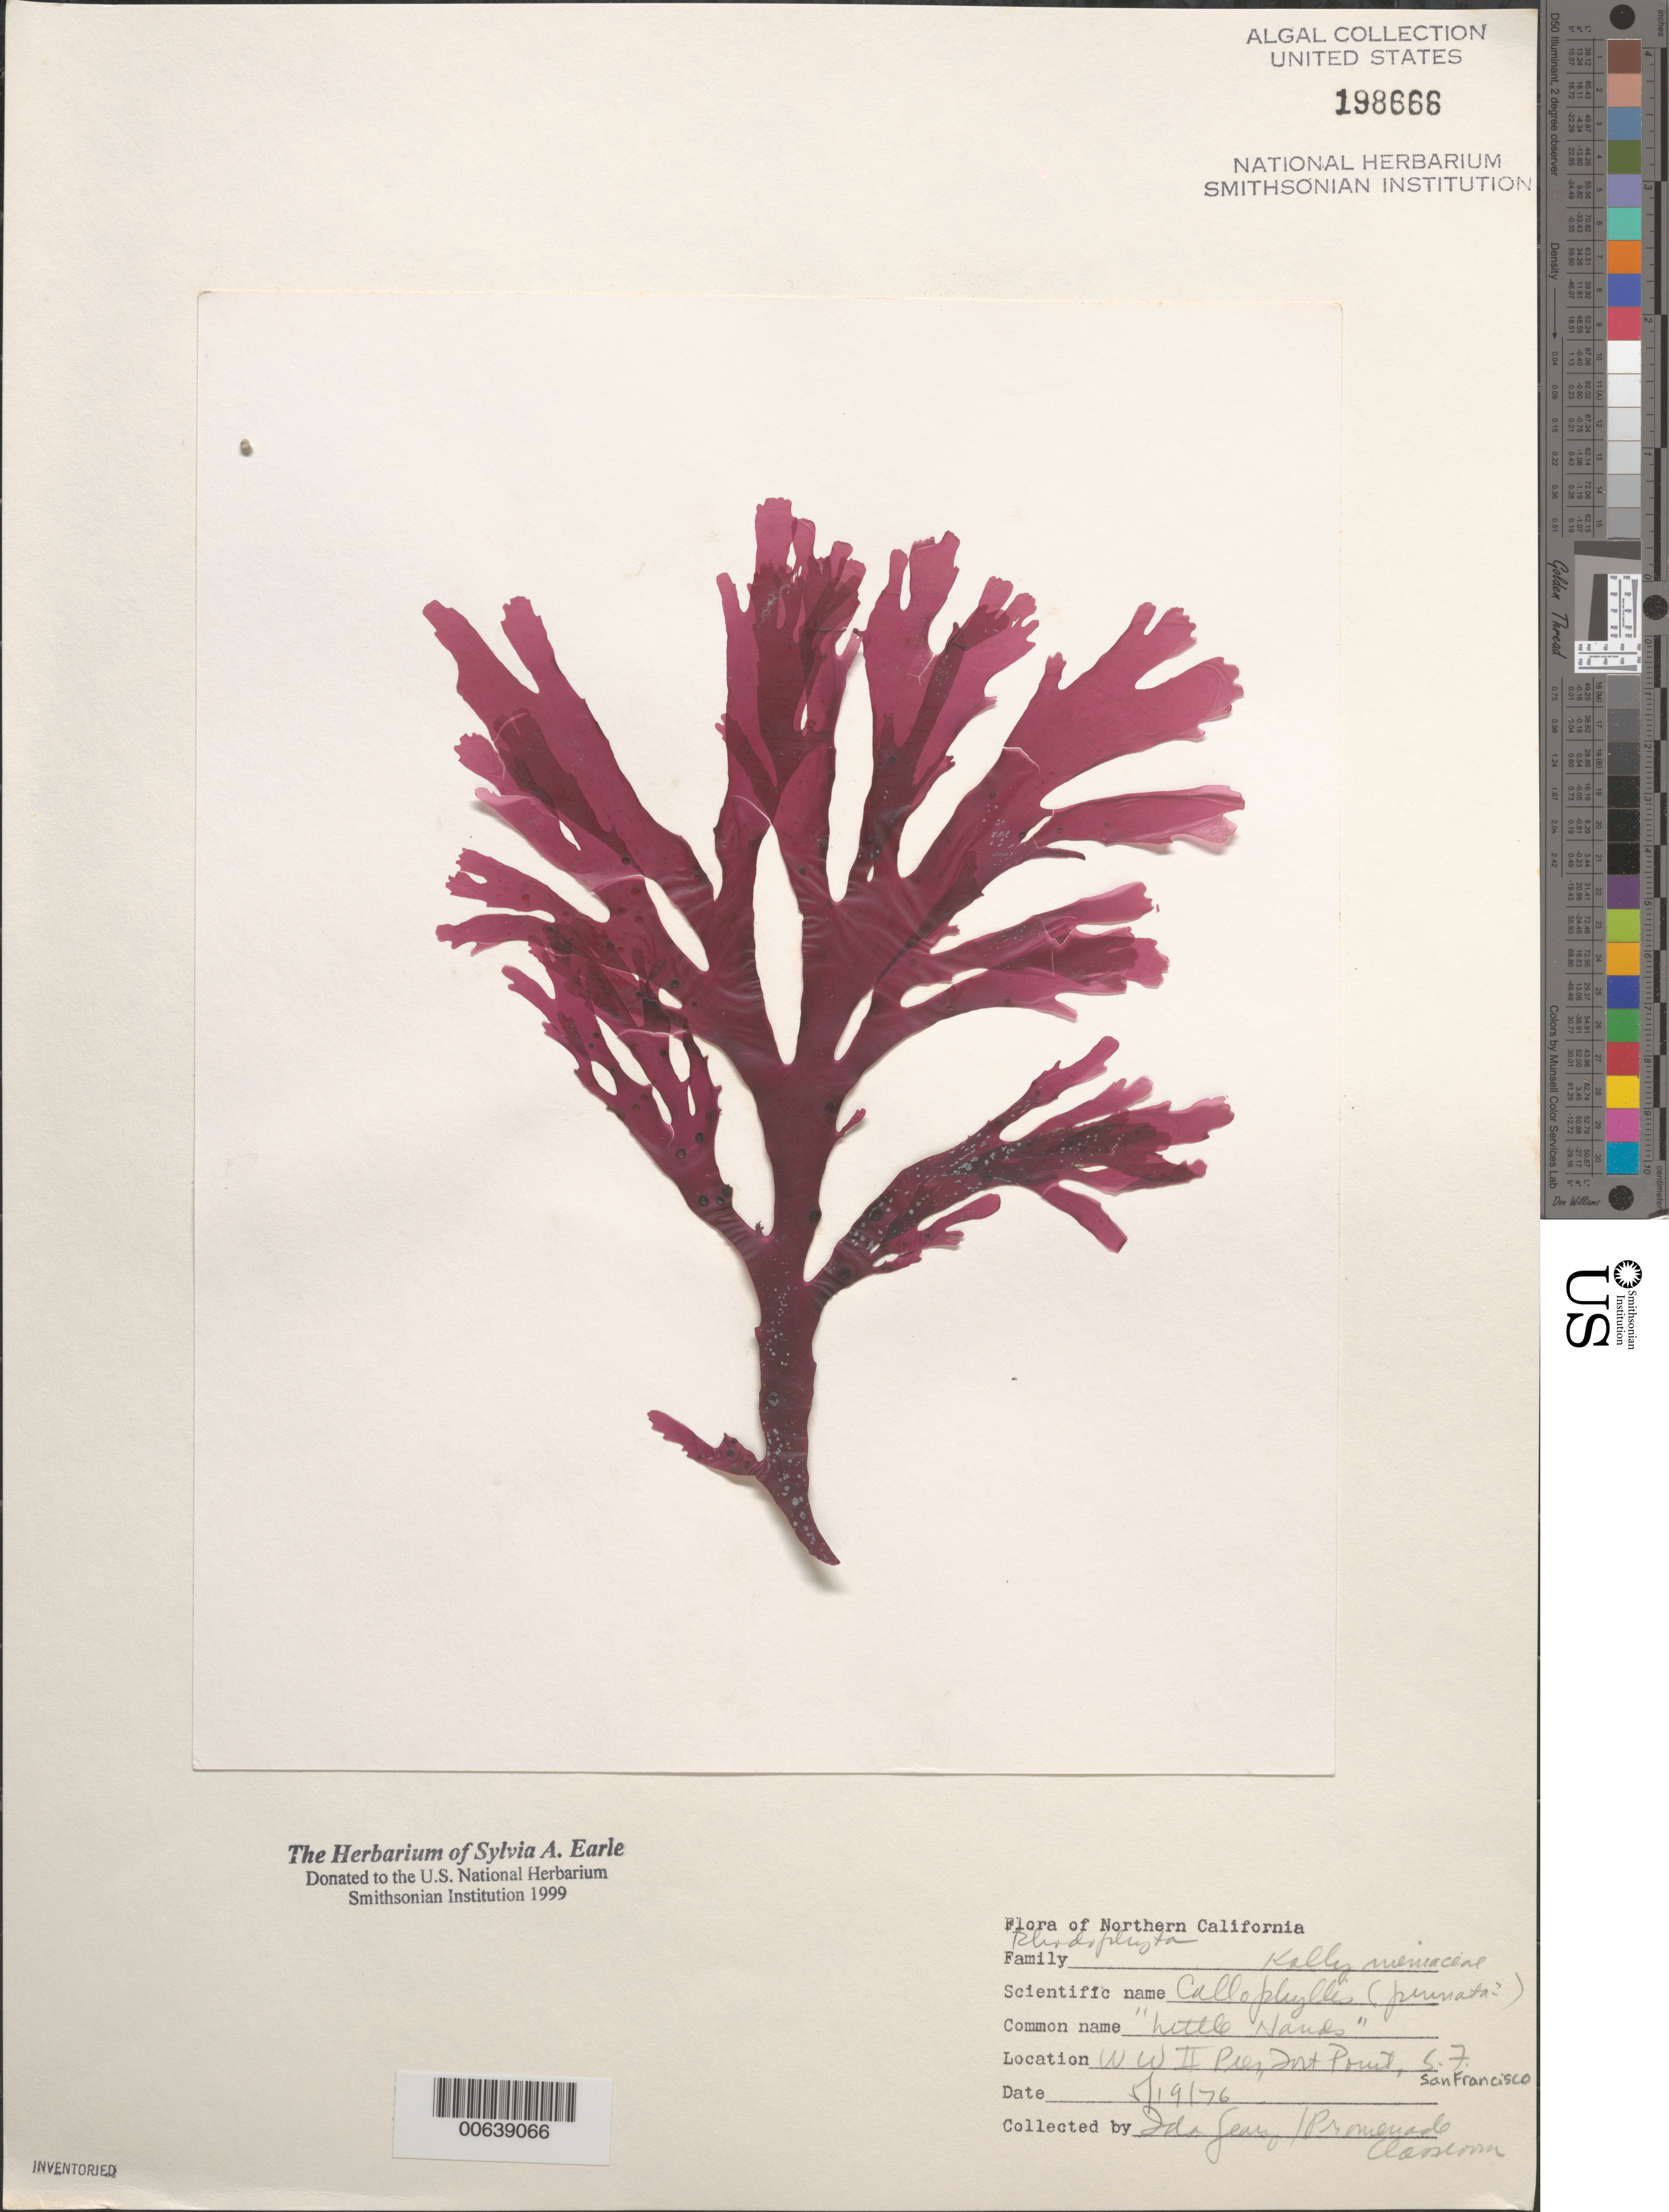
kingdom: Plantae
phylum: Rhodophyta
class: Florideophyceae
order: Gigartinales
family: Kallymeniaceae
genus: Callophyllis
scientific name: Callophyllis pinnata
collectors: I. Geary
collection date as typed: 19 May 1978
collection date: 1978-05-19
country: United States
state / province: California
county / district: San Francisco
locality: San Francisco, Fort Point, World War II Pier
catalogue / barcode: US 198666